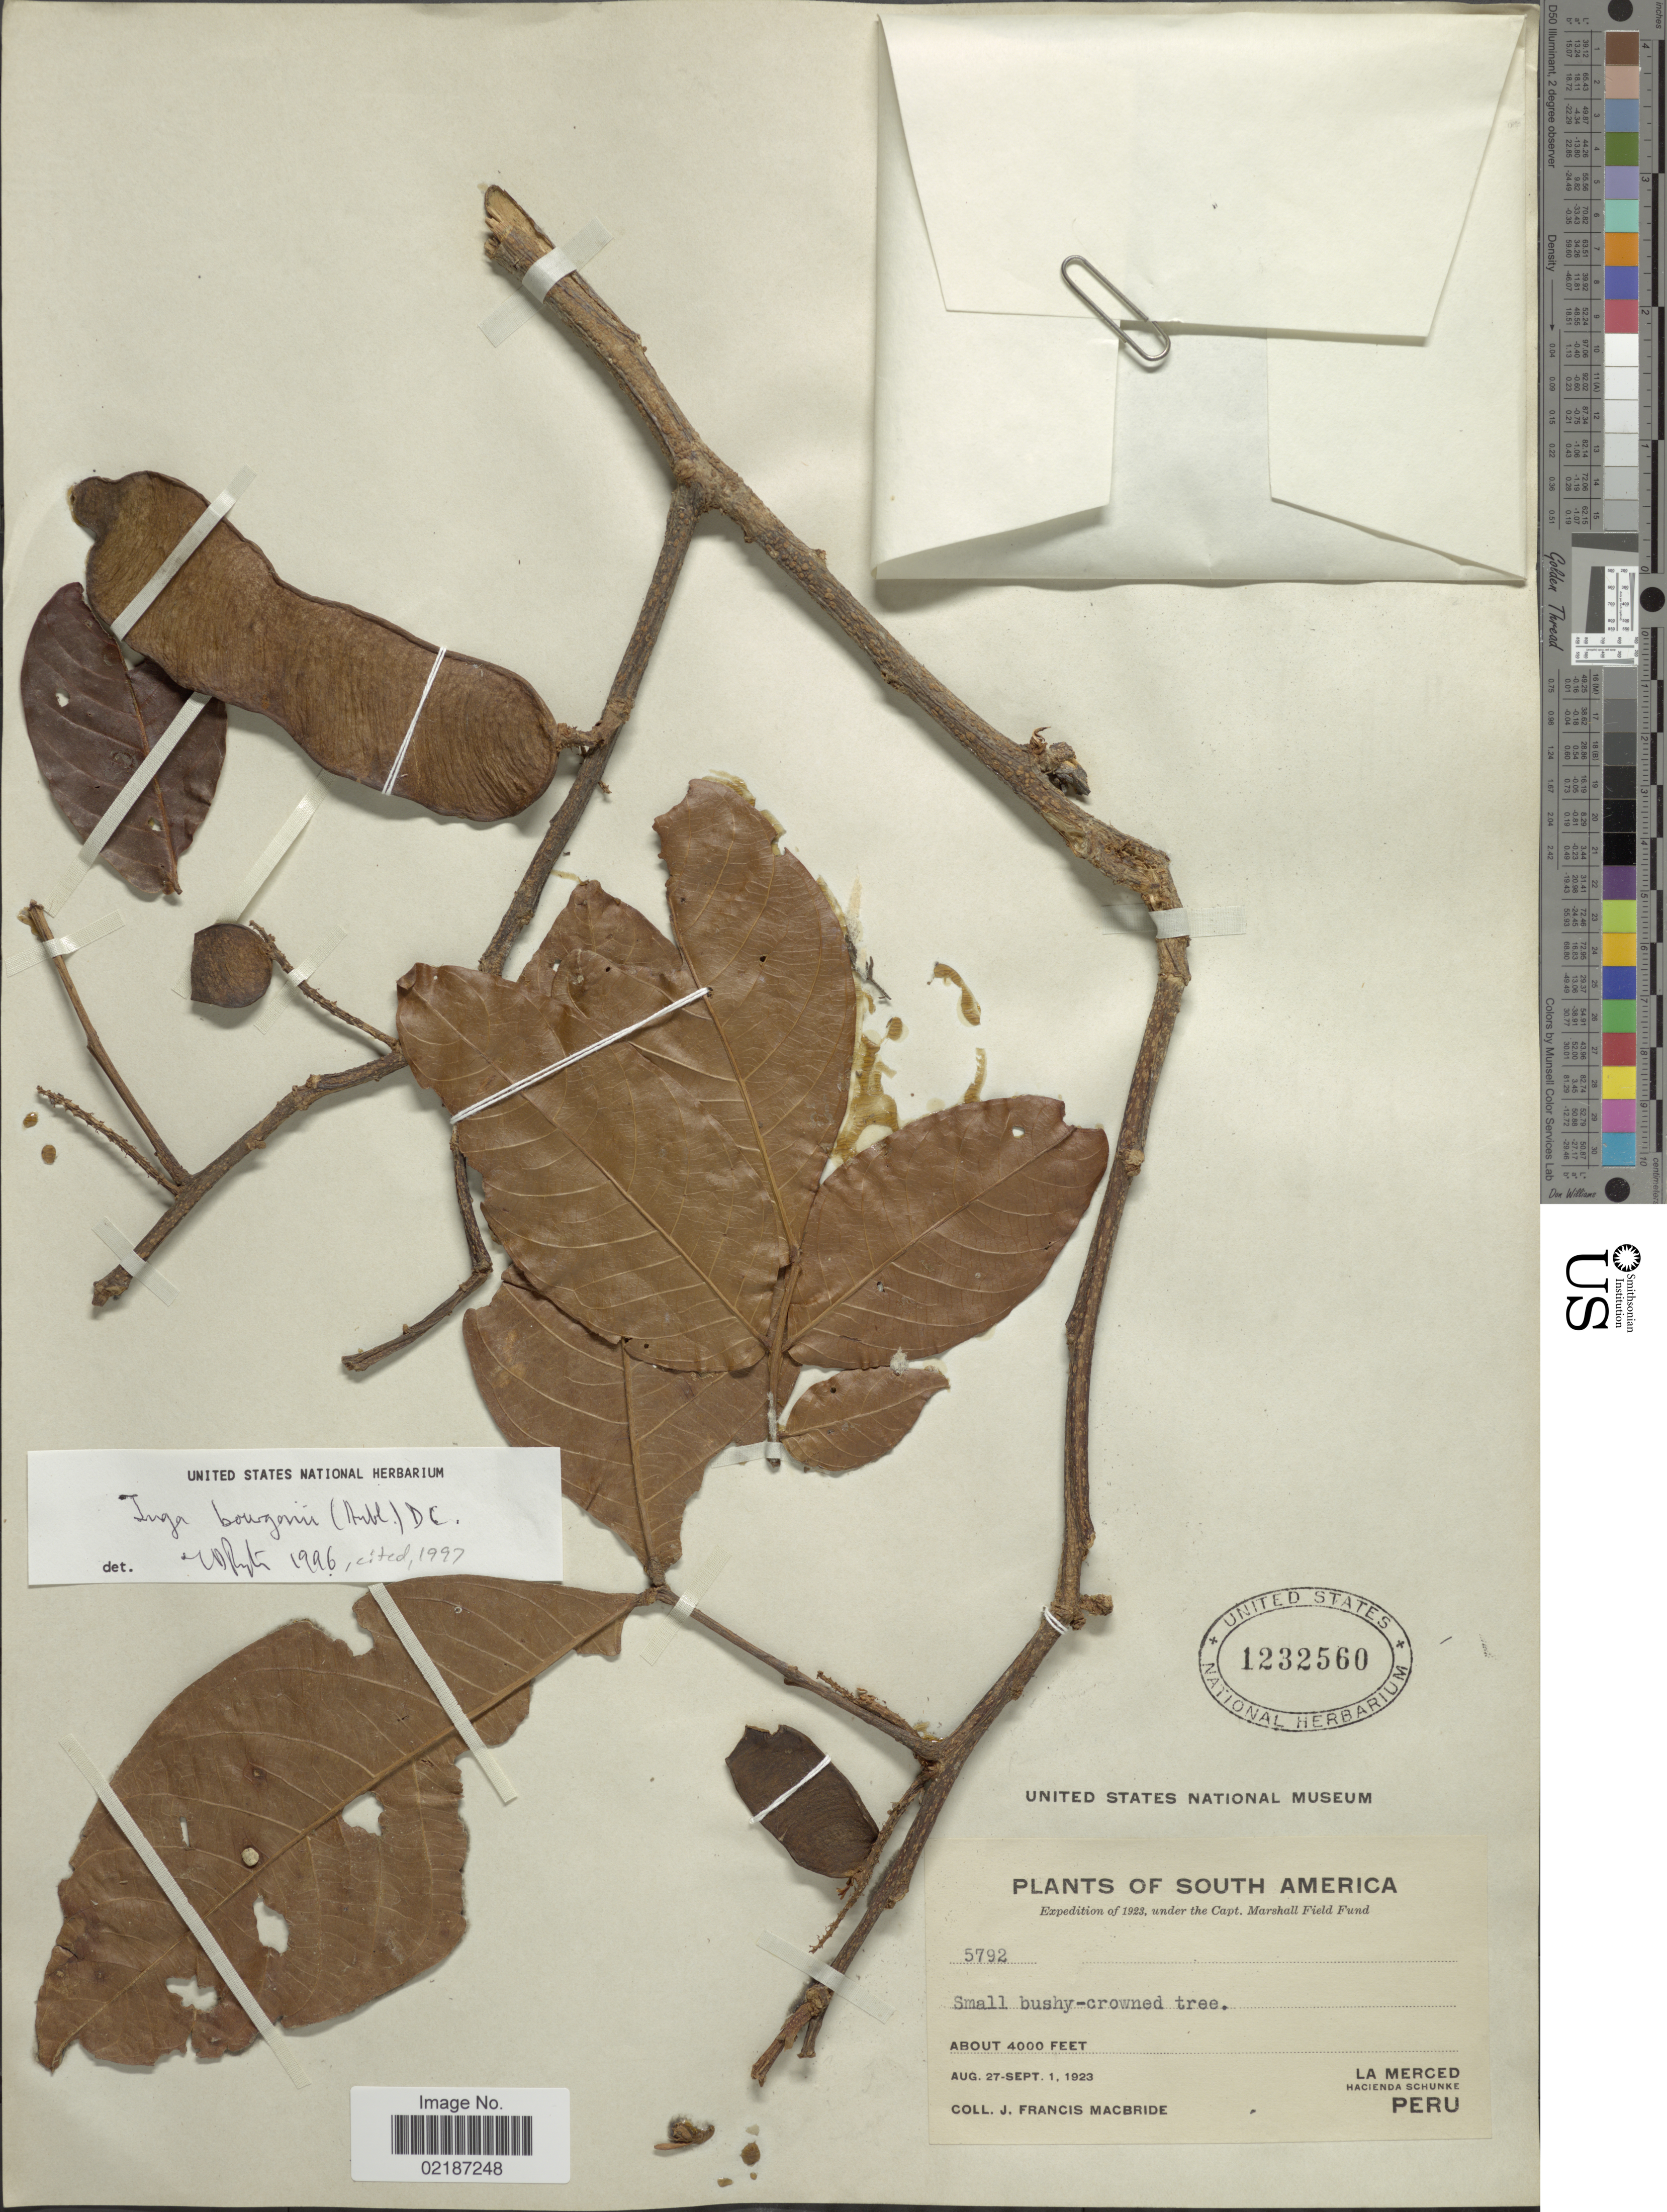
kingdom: Plantae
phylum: Tracheophyta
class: Magnoliopsida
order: Fabales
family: Fabaceae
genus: Inga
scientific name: Inga bourgoni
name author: (Aubl.) DC.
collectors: J. F. Macbride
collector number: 5792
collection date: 1923-08-27/1923-09-01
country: Peru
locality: South America, La Merced, Hacienda Schunke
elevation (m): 1219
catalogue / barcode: US 1232560